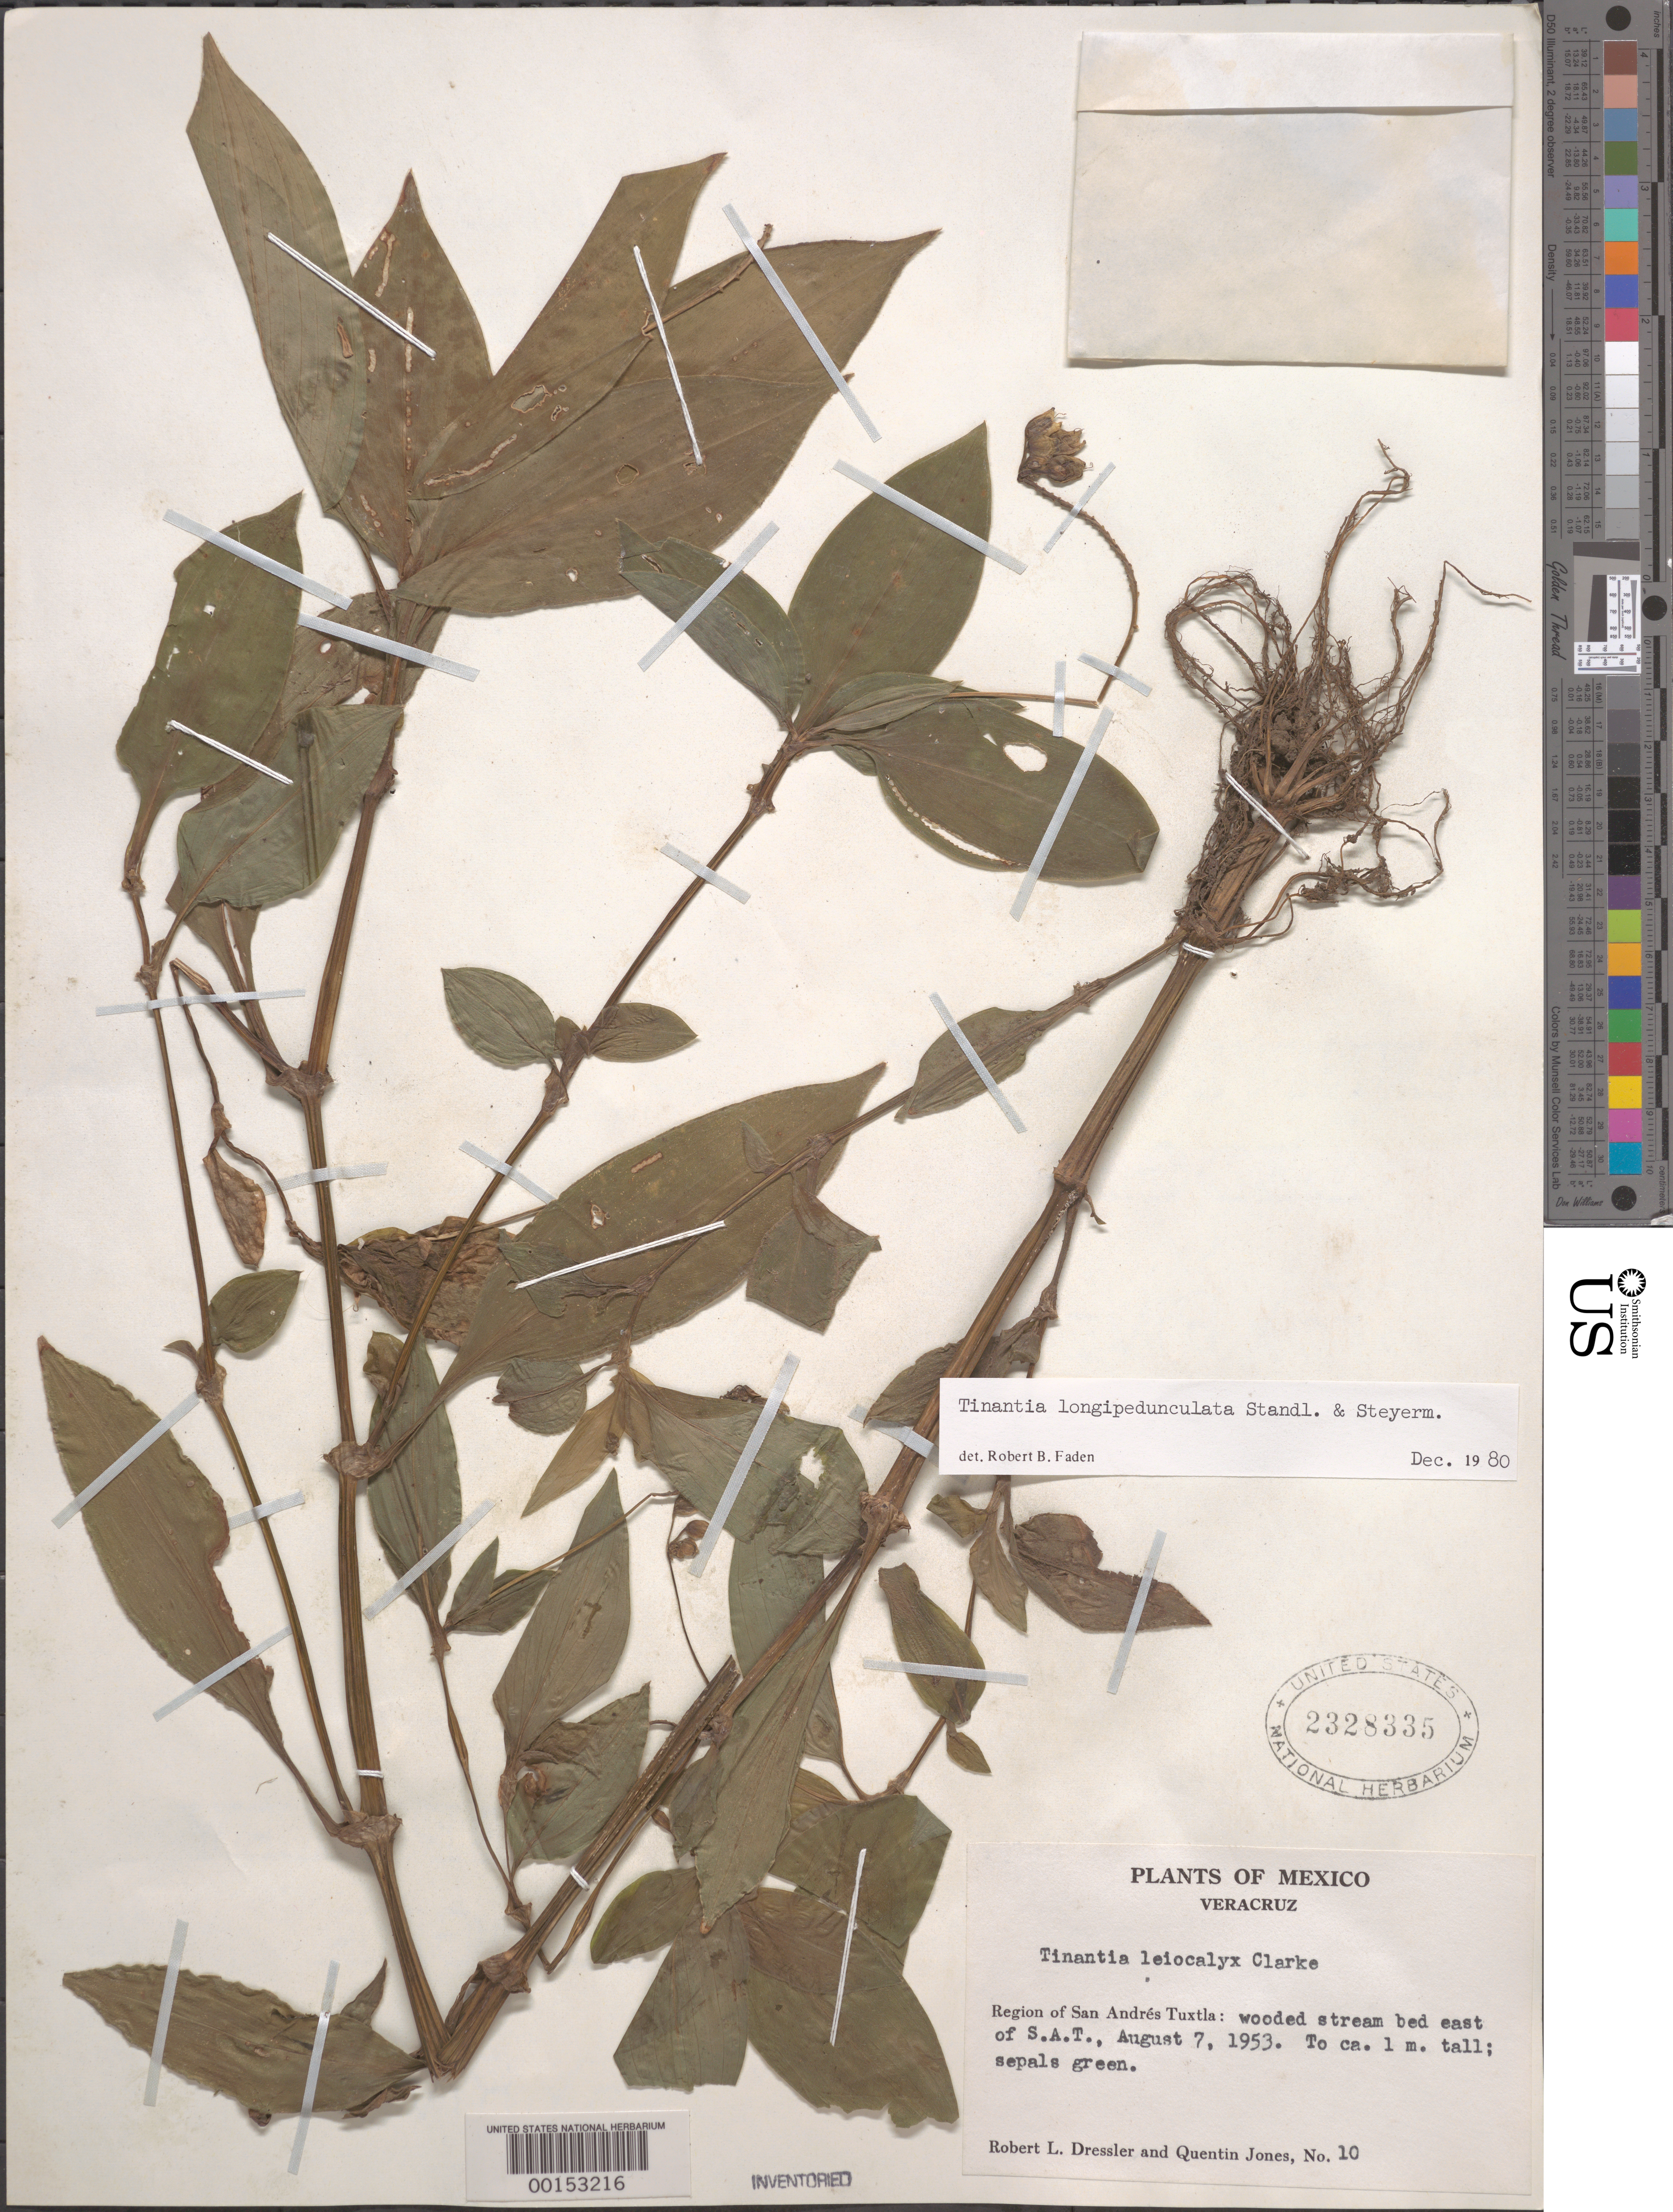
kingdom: Plantae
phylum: Tracheophyta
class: Liliopsida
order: Commelinales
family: Commelinaceae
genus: Tinantia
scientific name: Tinantia longipedunculata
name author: Standl. & Steyerm.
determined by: Faden, Robert B., (US), Smithsonian Institution - National Museum of Natural History (UNITED STATES)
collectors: R. Dressler & Q. Jones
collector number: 10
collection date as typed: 07 Aug 1953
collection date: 1953-08-07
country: Mexico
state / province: Veracruz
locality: San andres Tuxtla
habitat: Wooded streambed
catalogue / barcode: US 2328335